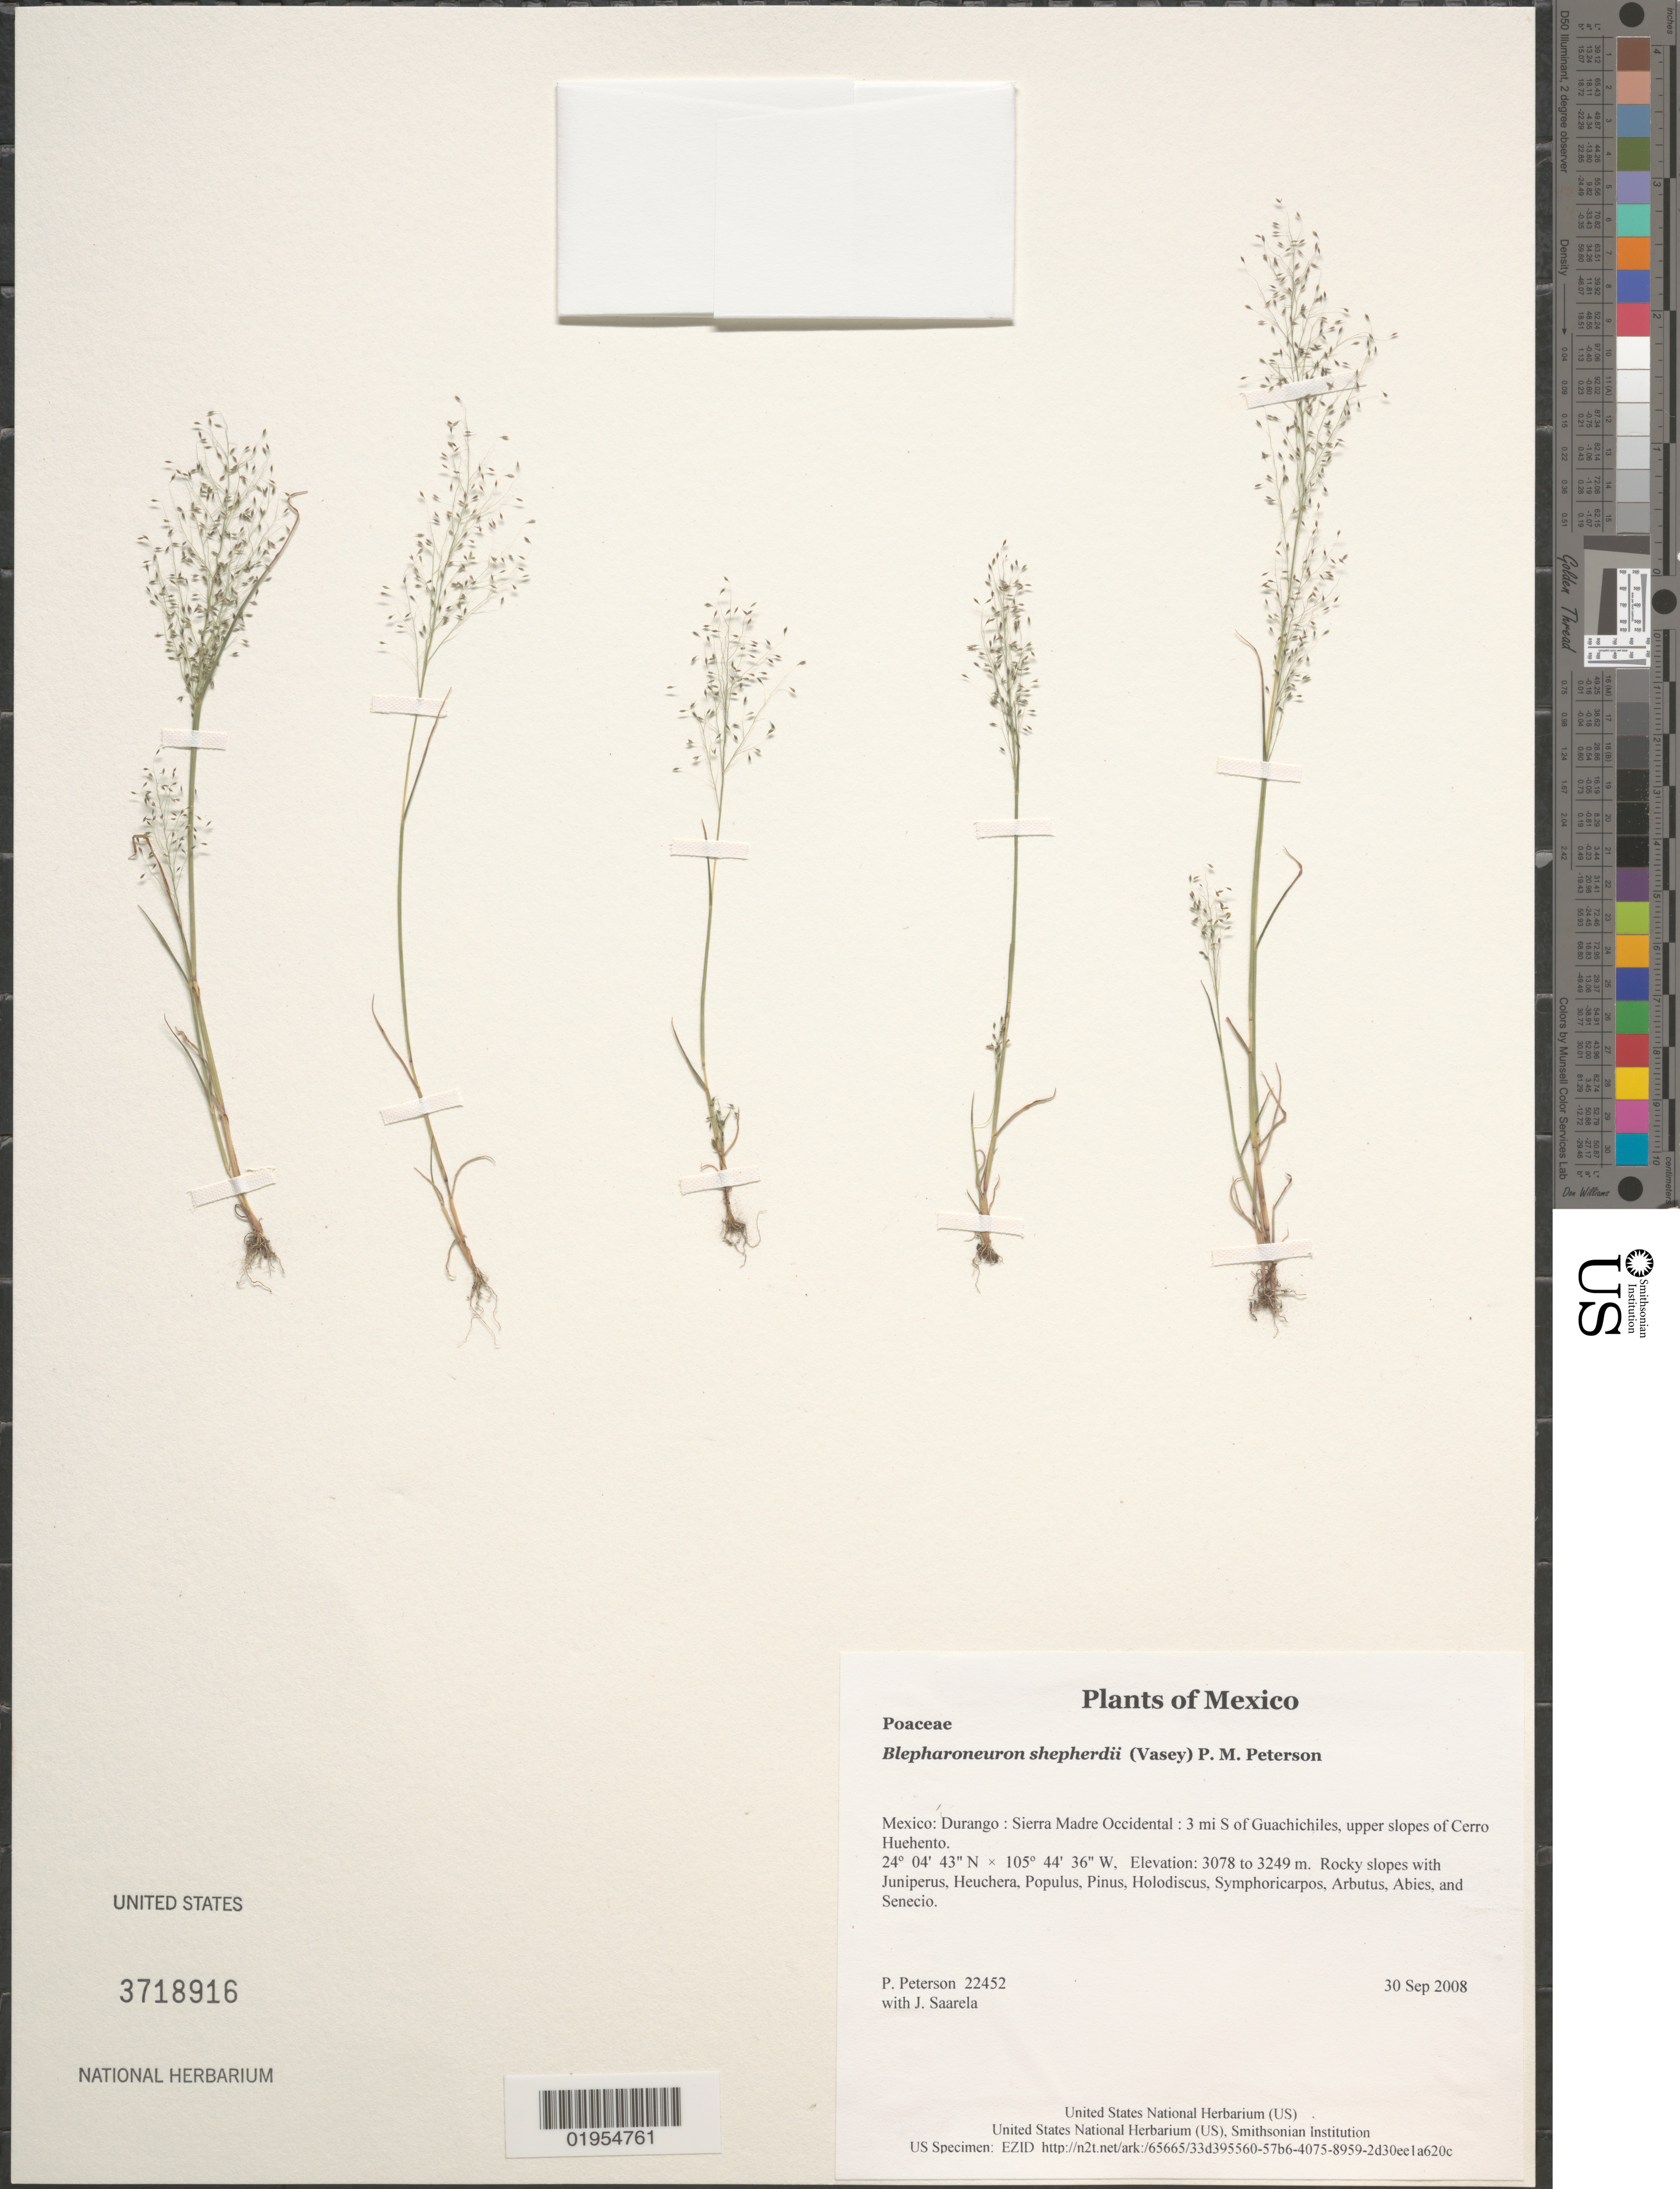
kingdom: Plantae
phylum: Tracheophyta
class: Liliopsida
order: Poales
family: Poaceae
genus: Blepharoneuron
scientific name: Blepharoneuron shepherdii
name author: (Vasey) P.M. Peterson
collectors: P. M. Peterson & J. Saarela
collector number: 22452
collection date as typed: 30 Sep 2008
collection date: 2008-09-30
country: Mexico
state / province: Durango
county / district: Sierra Madre Occidental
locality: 3 mi S of Guachichiles, upper slopes of Cerro Huehento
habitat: Rocky slopes with Juniperus, Heuchera, Populus, Pinus, Holodiscus, Symphoricarpos, Arbutus, Abies, and Senecio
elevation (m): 3078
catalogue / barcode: US 3718916